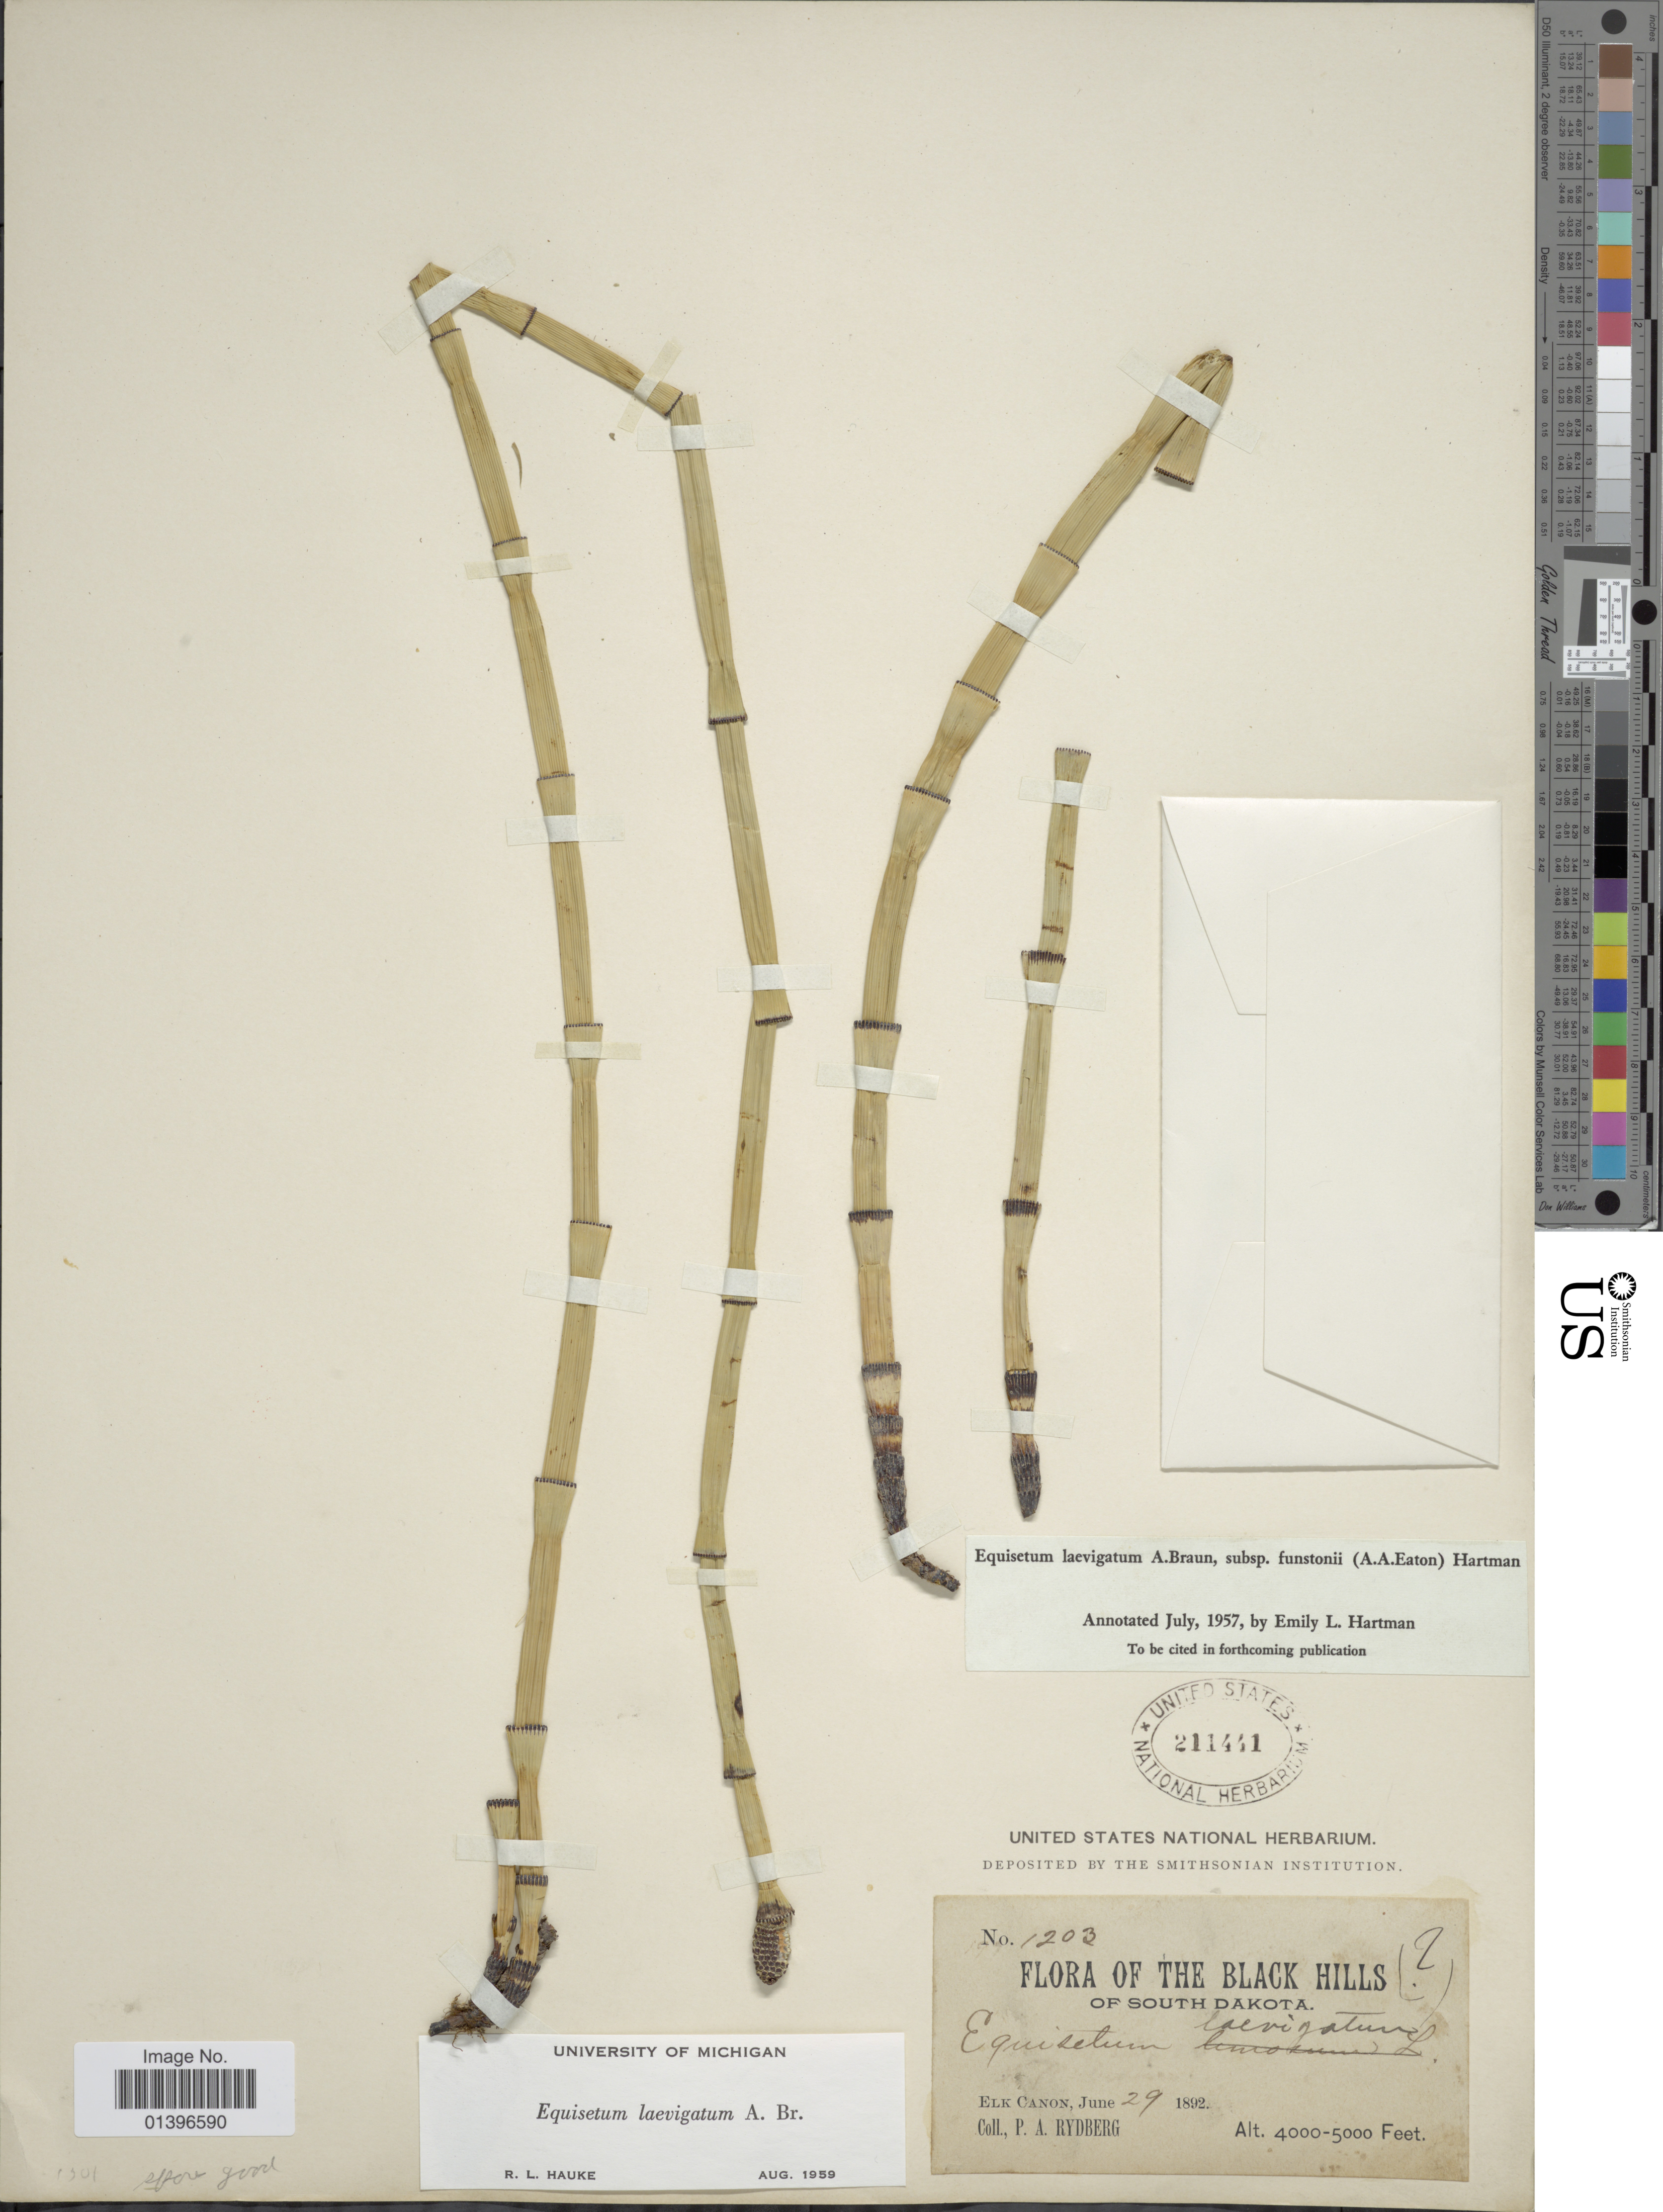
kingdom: Plantae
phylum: Tracheophyta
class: Polypodiopsida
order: Equisetales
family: Equisetaceae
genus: Equisetum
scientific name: Equisetum laevigatum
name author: A. Braun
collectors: P. A. Rydberg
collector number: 1203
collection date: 1892-06-29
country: United States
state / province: South Dakota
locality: Black Hills. Elk Canon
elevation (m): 1219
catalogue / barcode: US 211441